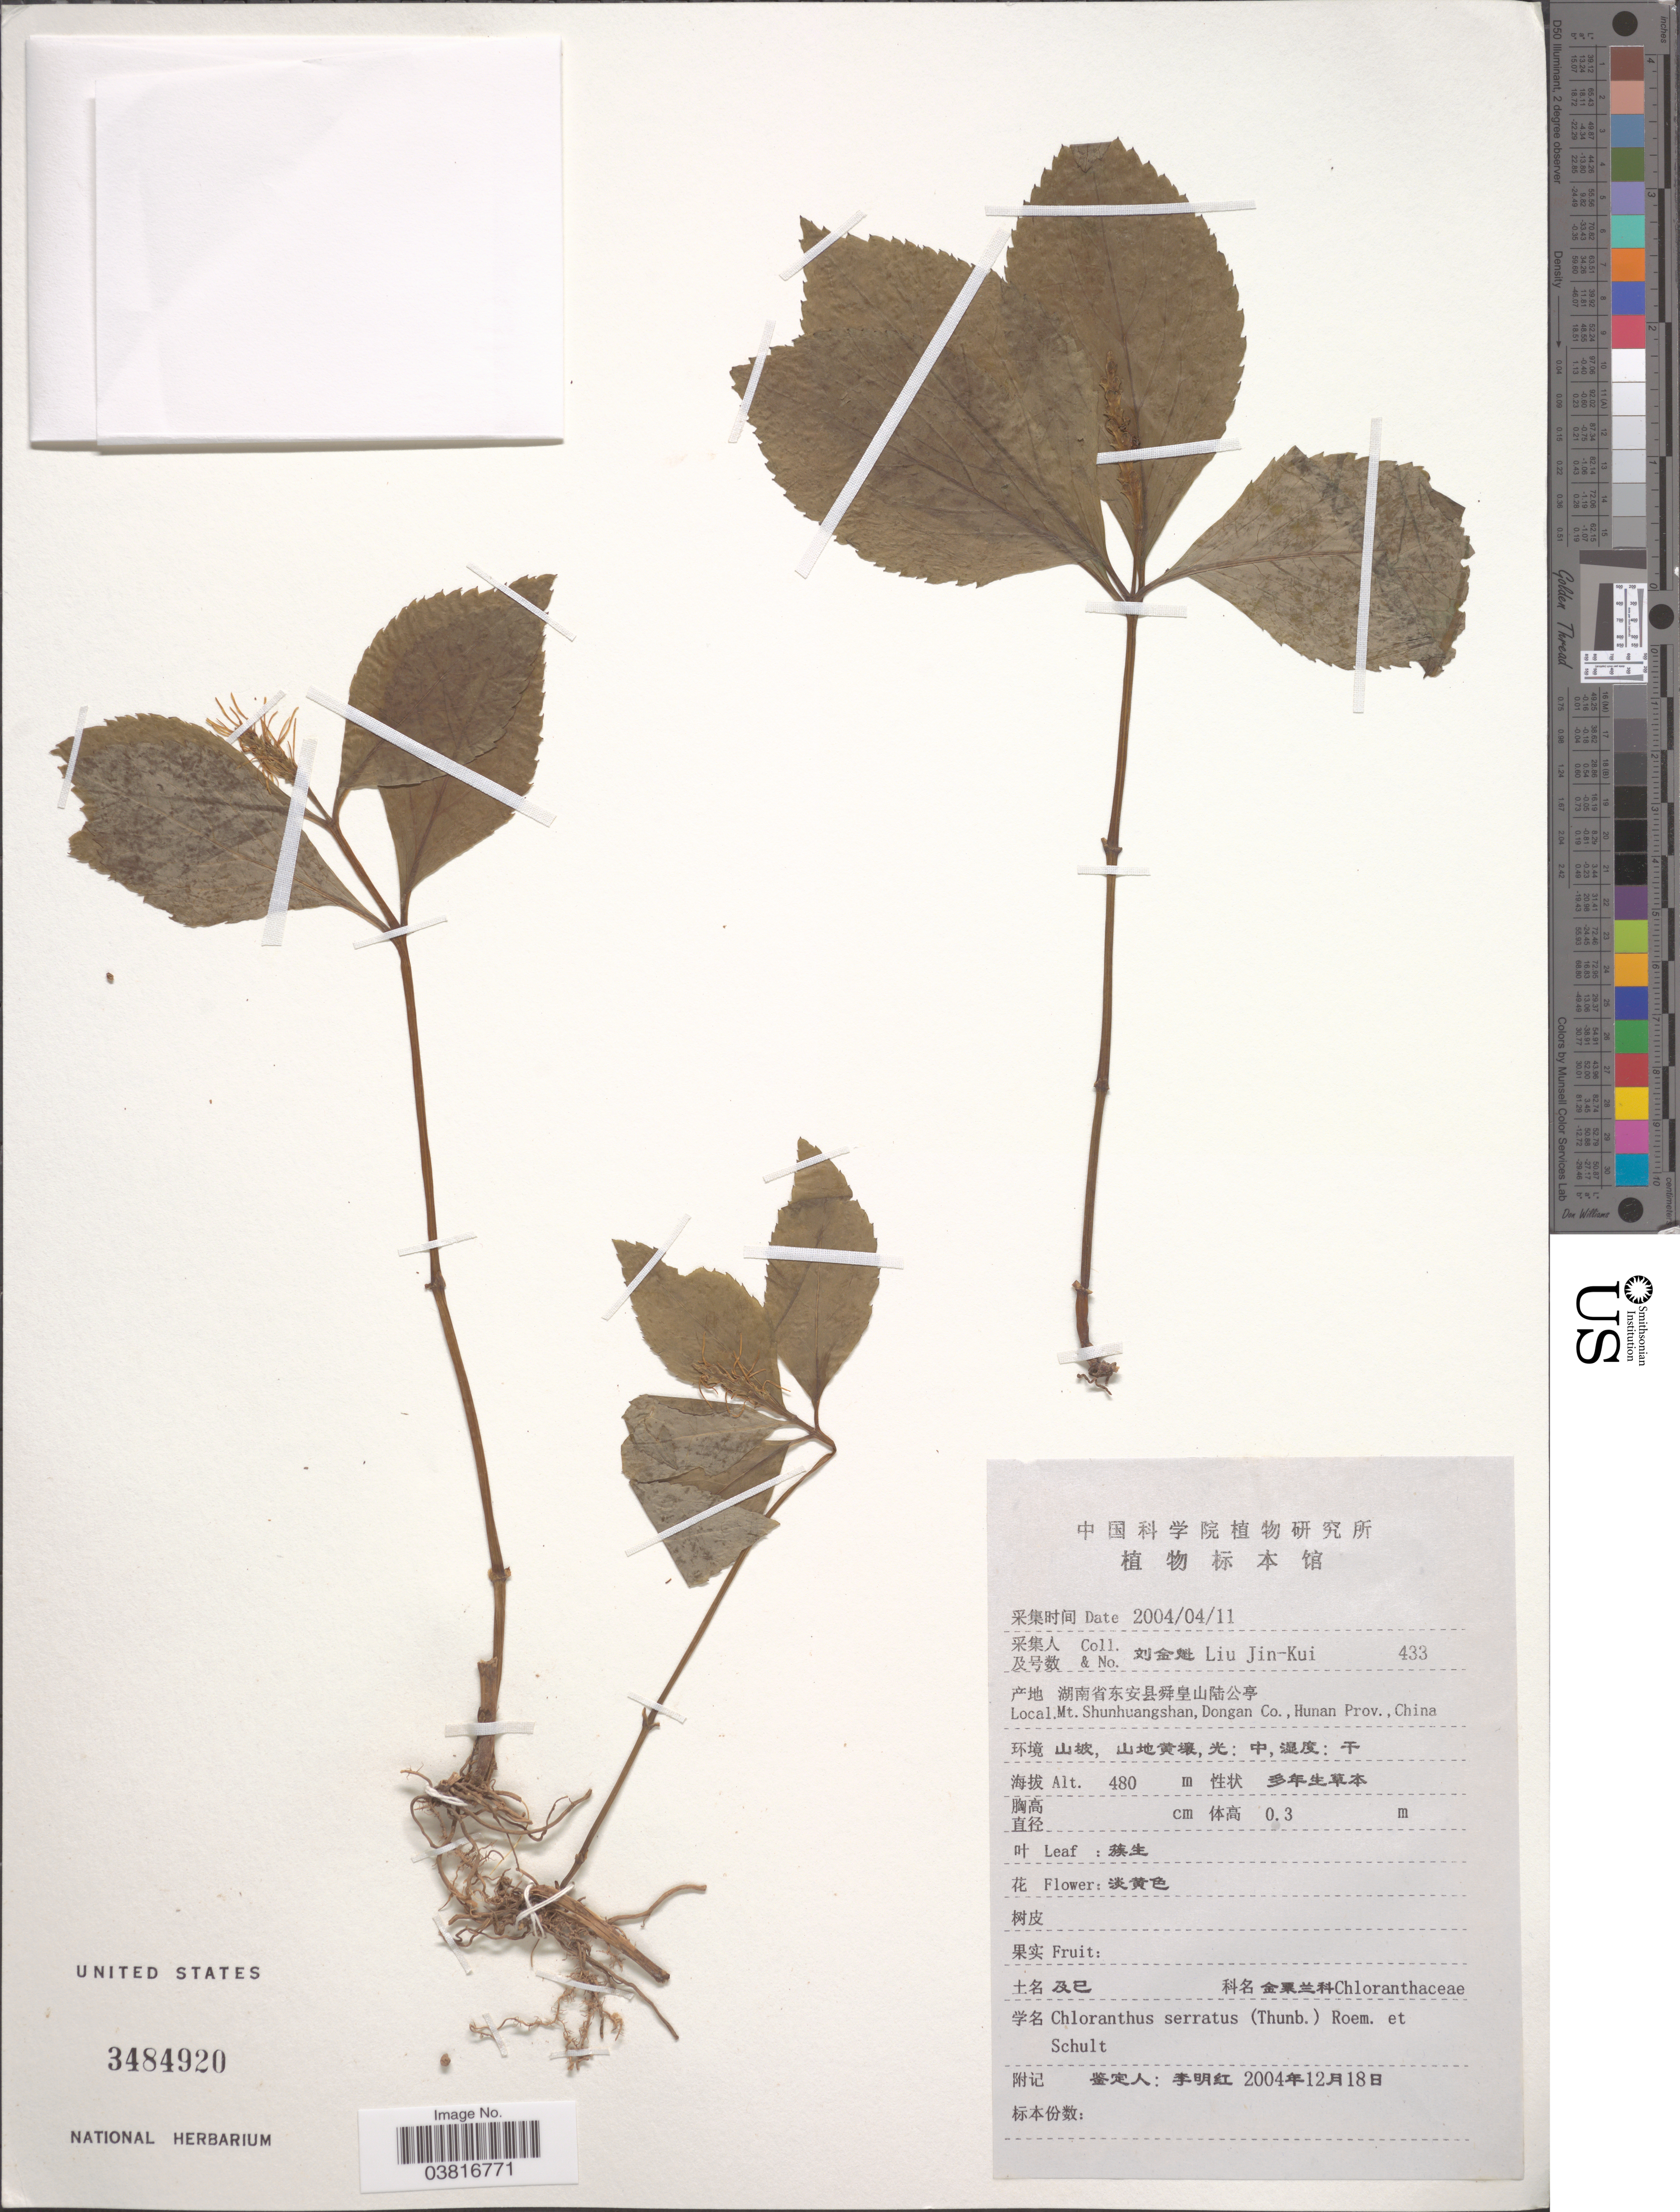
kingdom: Plantae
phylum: Tracheophyta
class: Magnoliopsida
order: Chloranthales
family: Chloranthaceae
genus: Chloranthus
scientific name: Chloranthus serratus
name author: (Thunb.) Roem. & Schult.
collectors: Liu Jin-Kui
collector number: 433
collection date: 2004-04-11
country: China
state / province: Hunan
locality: Mt. Shunhuangshan, Dongan Co., Hunan Prov.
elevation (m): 480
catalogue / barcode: US 3484920